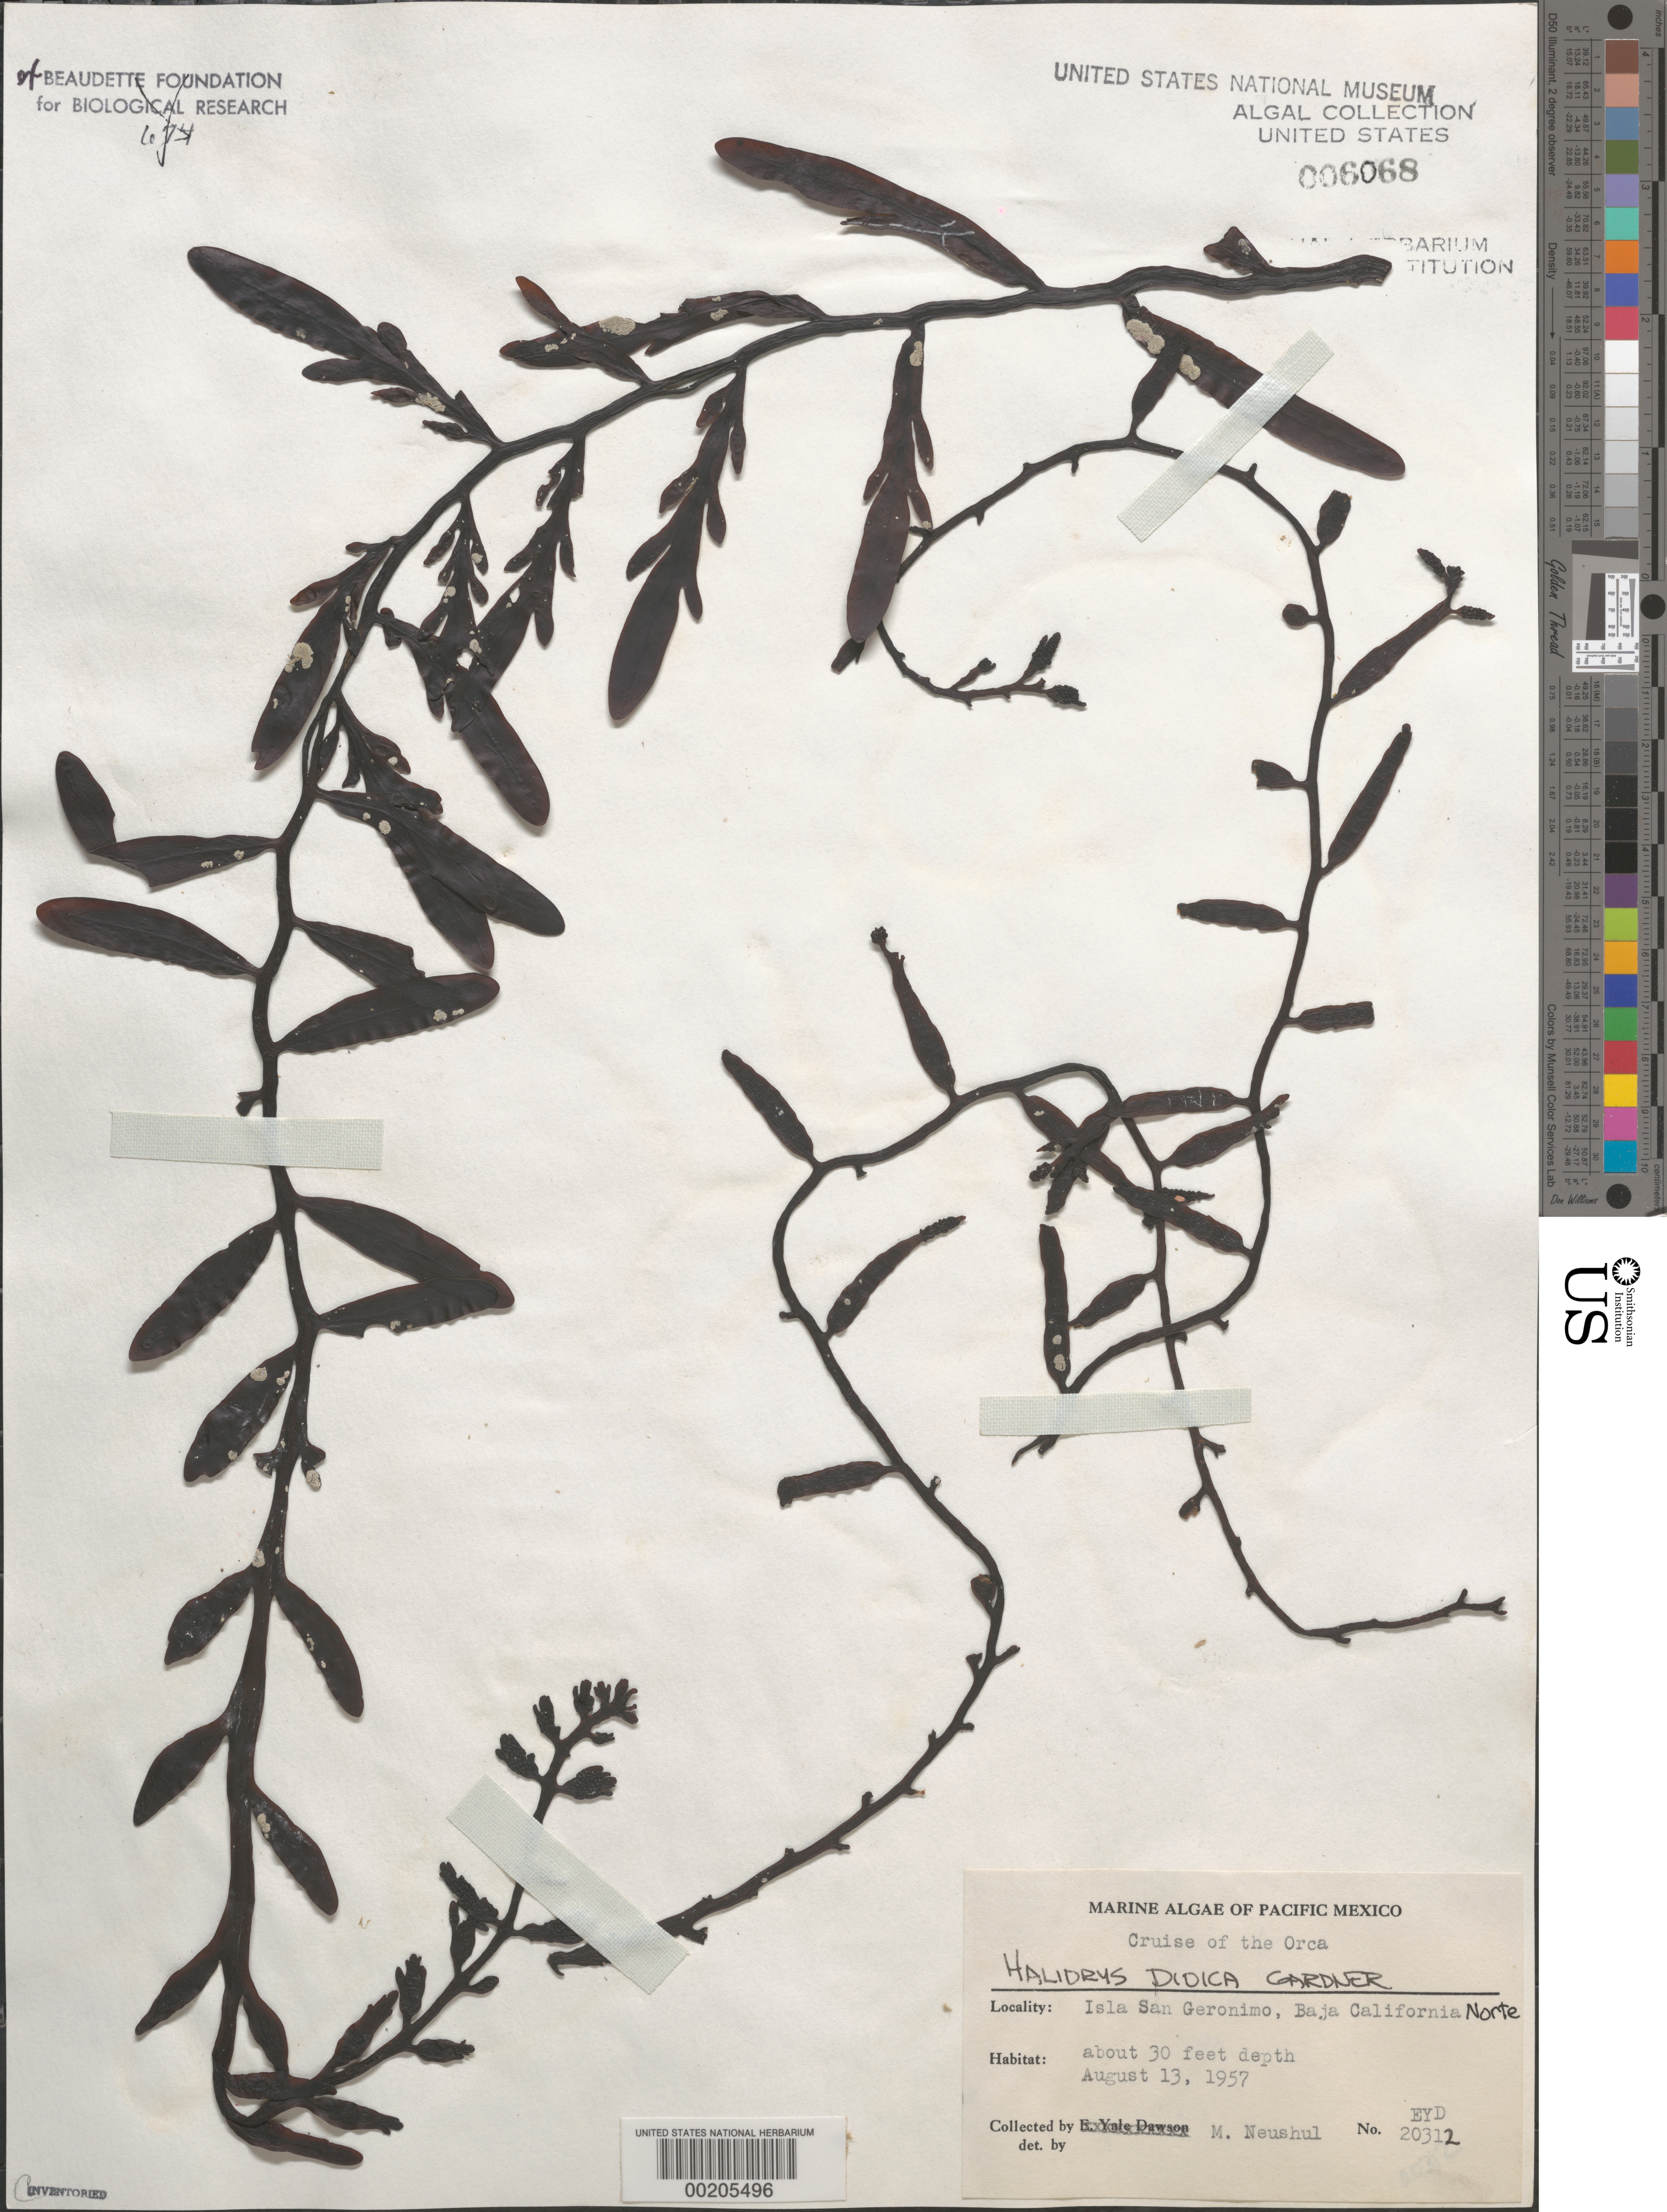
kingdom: Chromista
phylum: Ochrophyta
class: Phaeophyceae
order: Fucales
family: Sargassaceae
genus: Halidrys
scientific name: Halidrys dioica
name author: N.L. Gardner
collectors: M. Neushul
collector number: EYD 20312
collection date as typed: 13 Aug 1957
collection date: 1957-08-13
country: Mexico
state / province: Baja California Norte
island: Isla San Geronimo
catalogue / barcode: US 6068